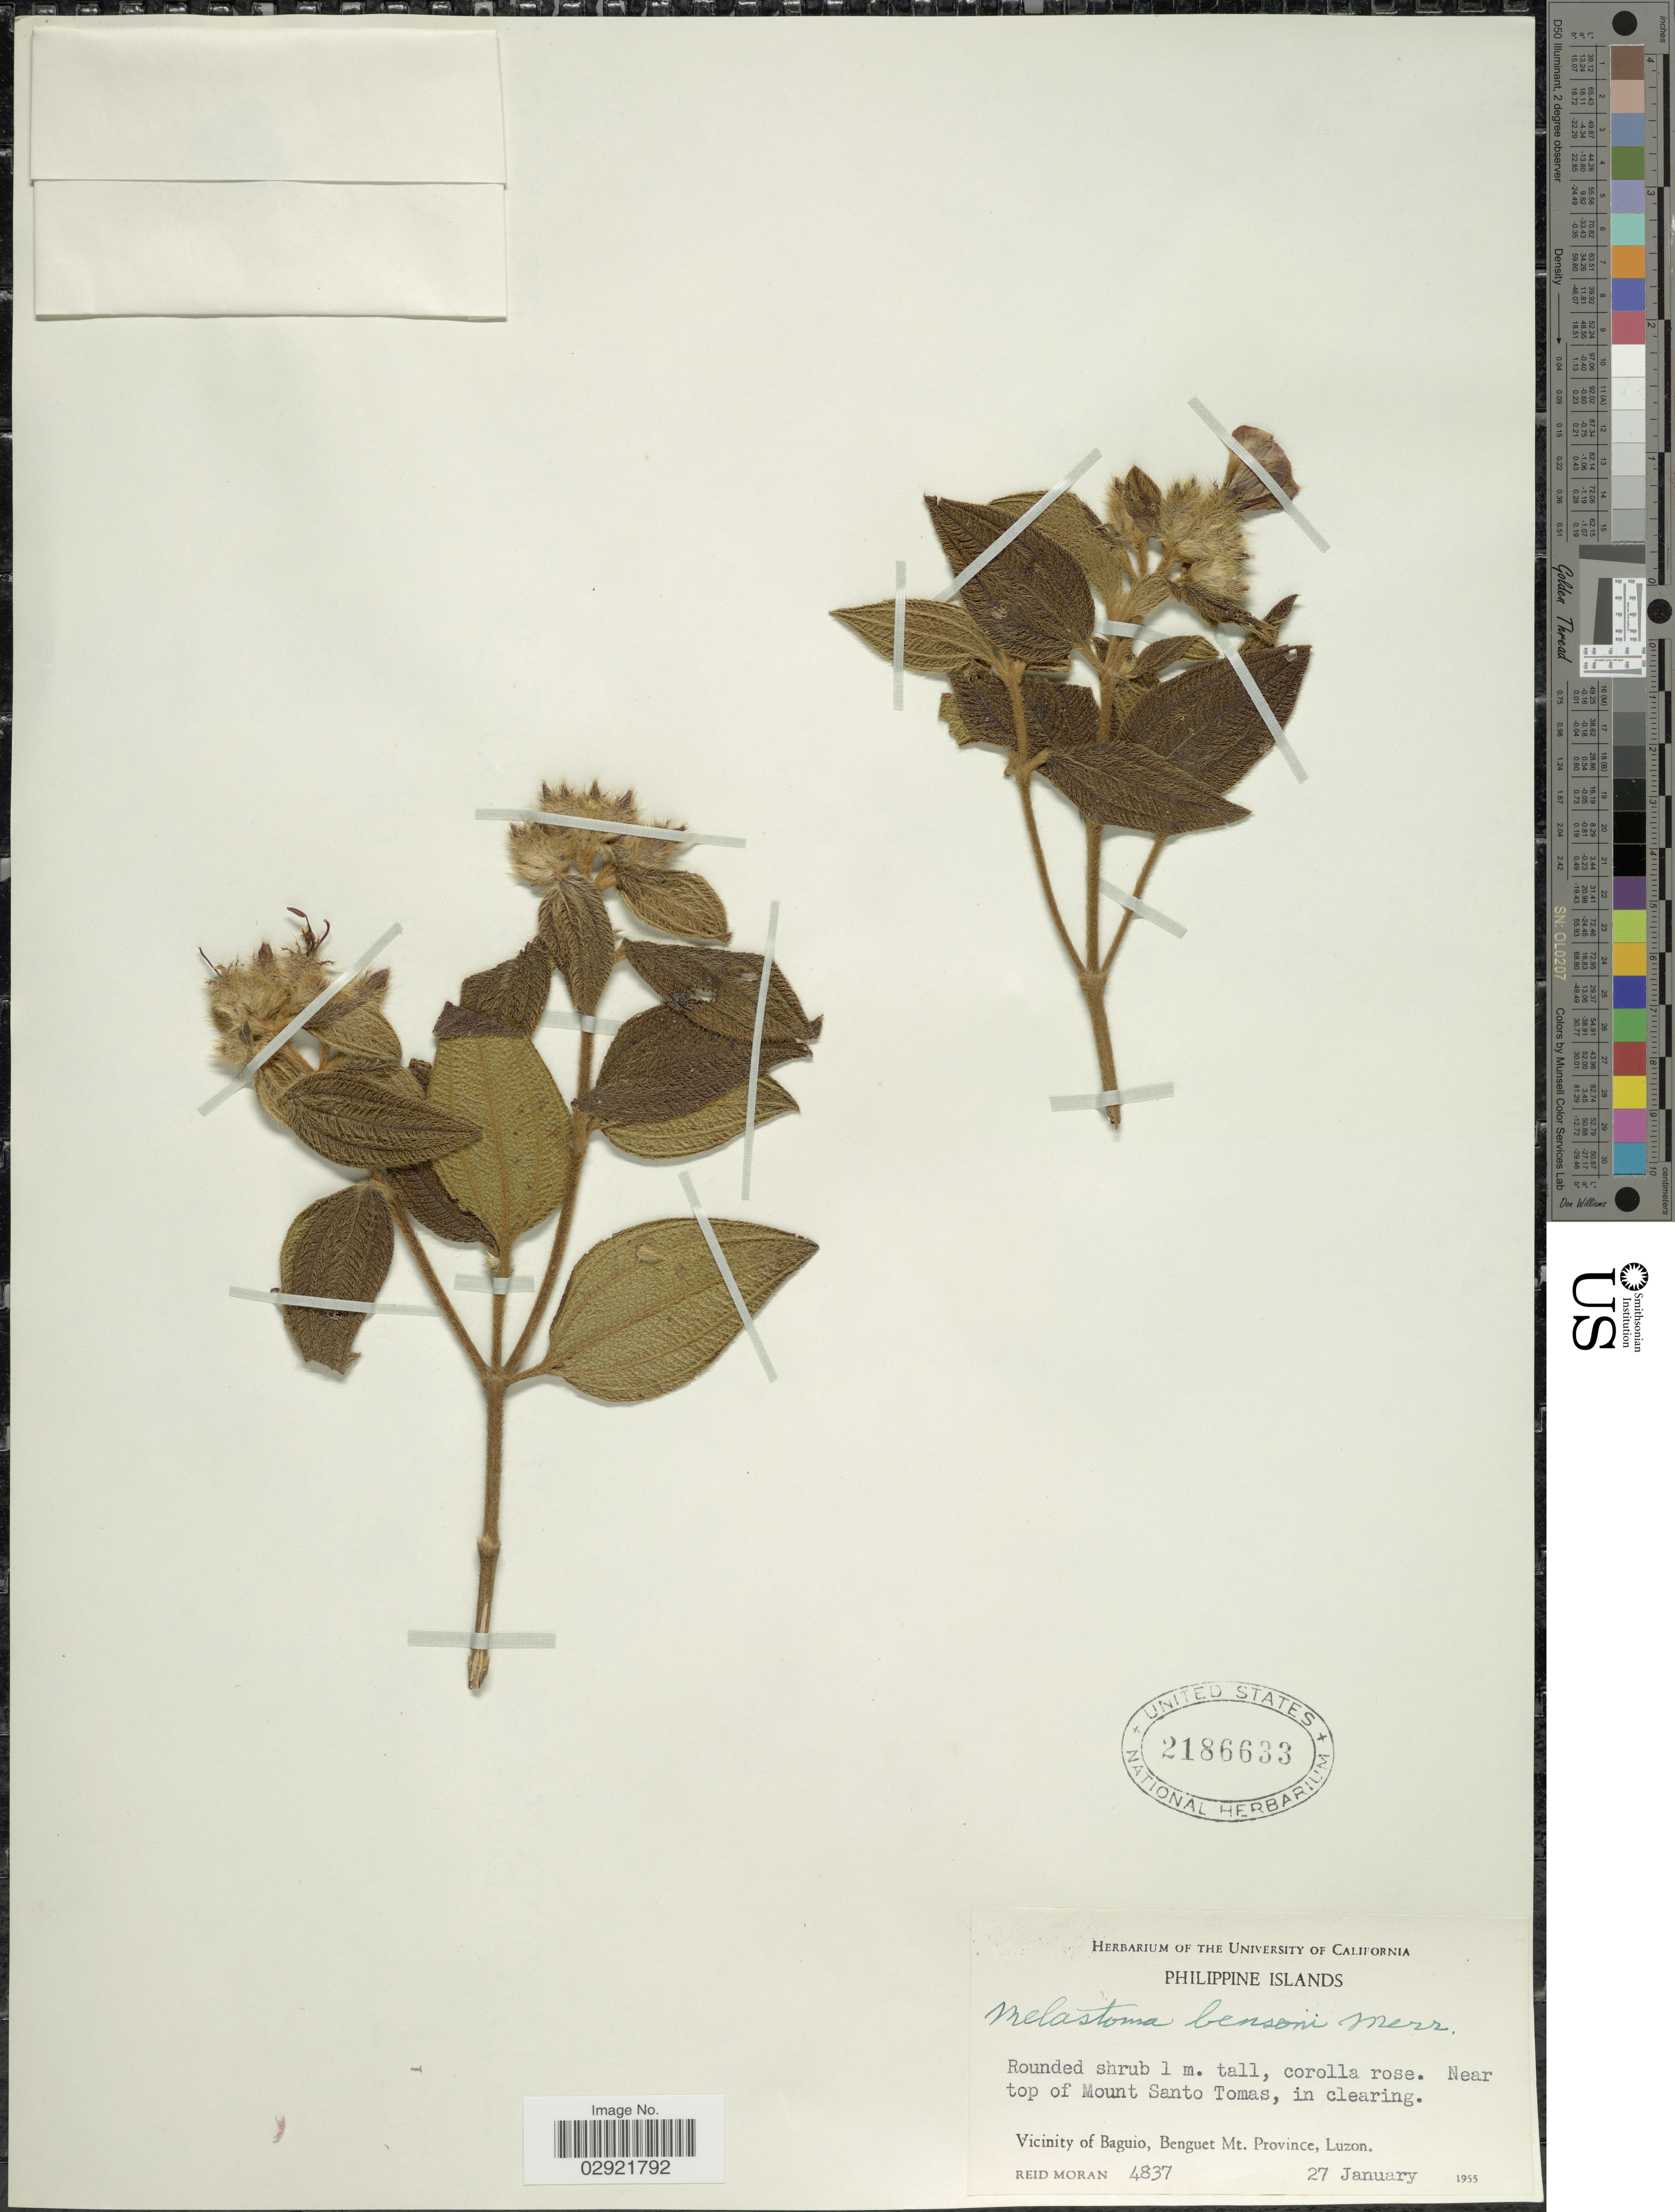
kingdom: Plantae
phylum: Tracheophyta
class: Magnoliopsida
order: Myrtales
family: Melastomataceae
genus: Melastoma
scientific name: Melastoma bensonii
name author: Merr.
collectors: R. Moran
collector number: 4837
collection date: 1955-01-27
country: Philippines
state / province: Cordillera (Administrative Region)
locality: Philippine Islands. Near top of Mount Santo Tomas, in clearing. Vicinity of Baguio, Benguet Mt. Province, Luzon.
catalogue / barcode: US 2186633